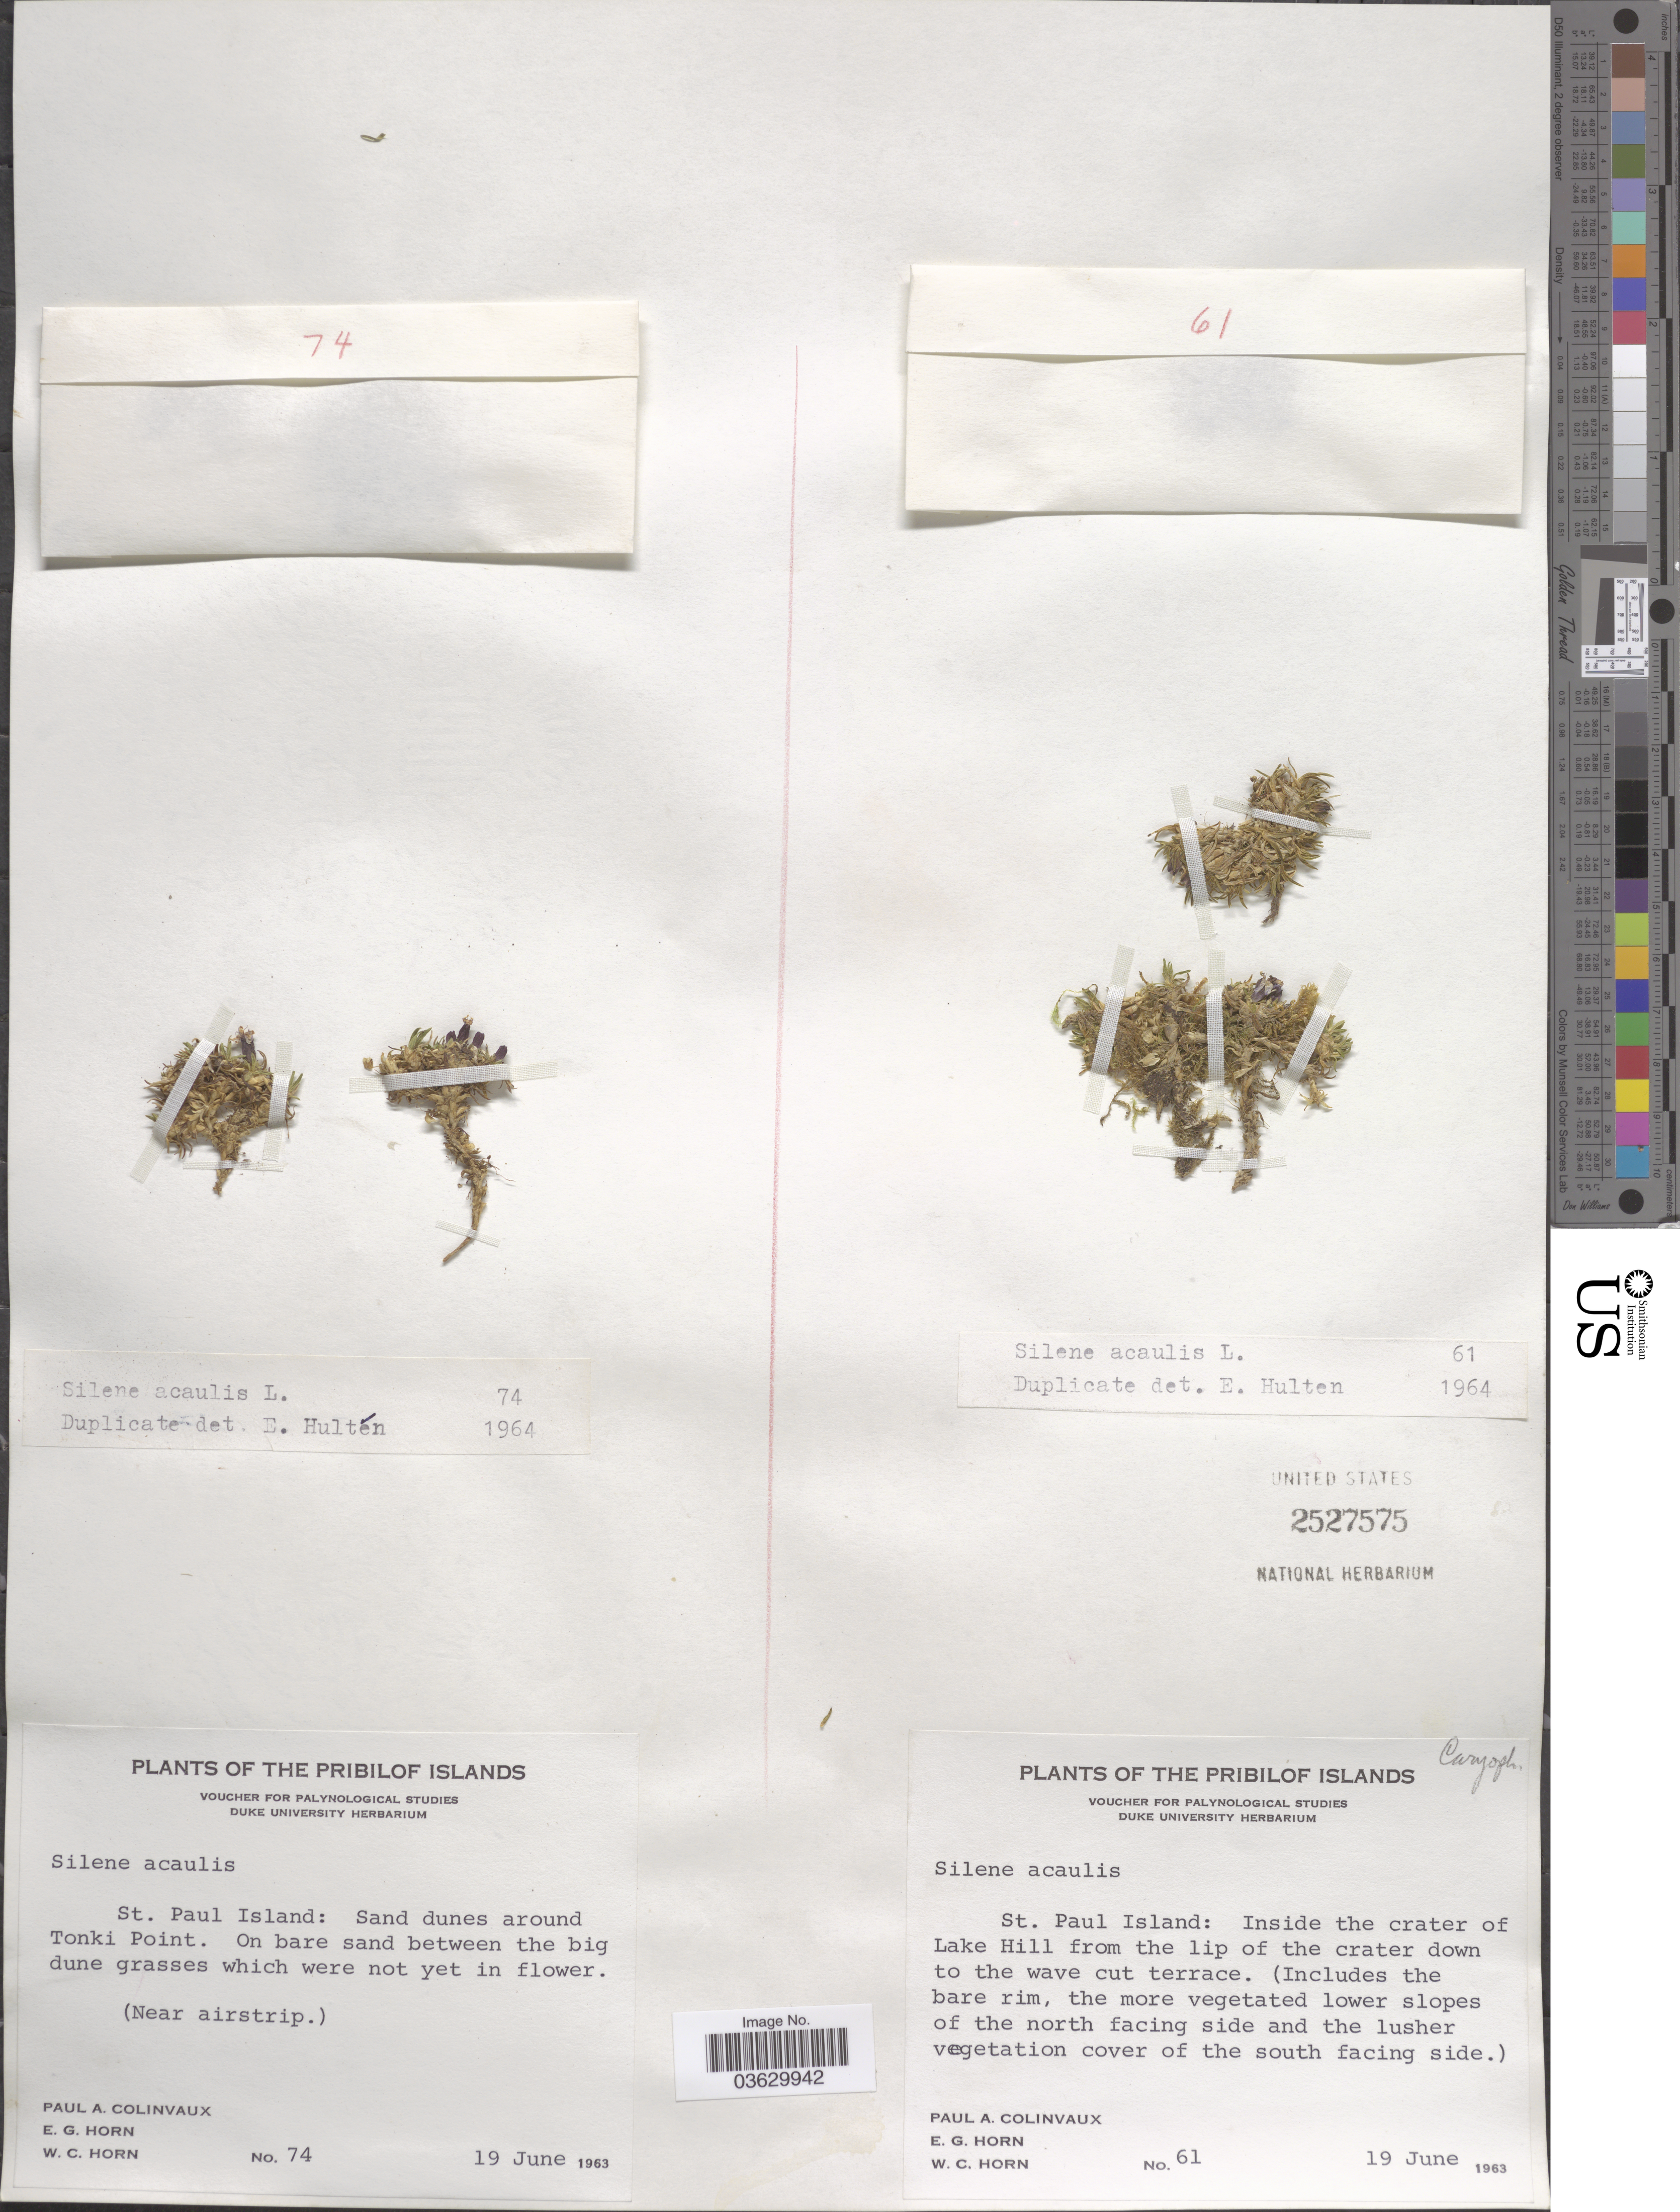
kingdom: Plantae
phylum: Tracheophyta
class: Magnoliopsida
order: Caryophyllales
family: Caryophyllaceae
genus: Silene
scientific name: Silene acaulis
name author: (L.) Jacq.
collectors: P. Colinvaux, E. Horn & W. Horn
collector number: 74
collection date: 1963-06-19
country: United States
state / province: Alaska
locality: The Pribilof Islands. St. Paul Island: Sand dunes around Tonki Point. (Near airstrip).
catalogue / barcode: US 2527575